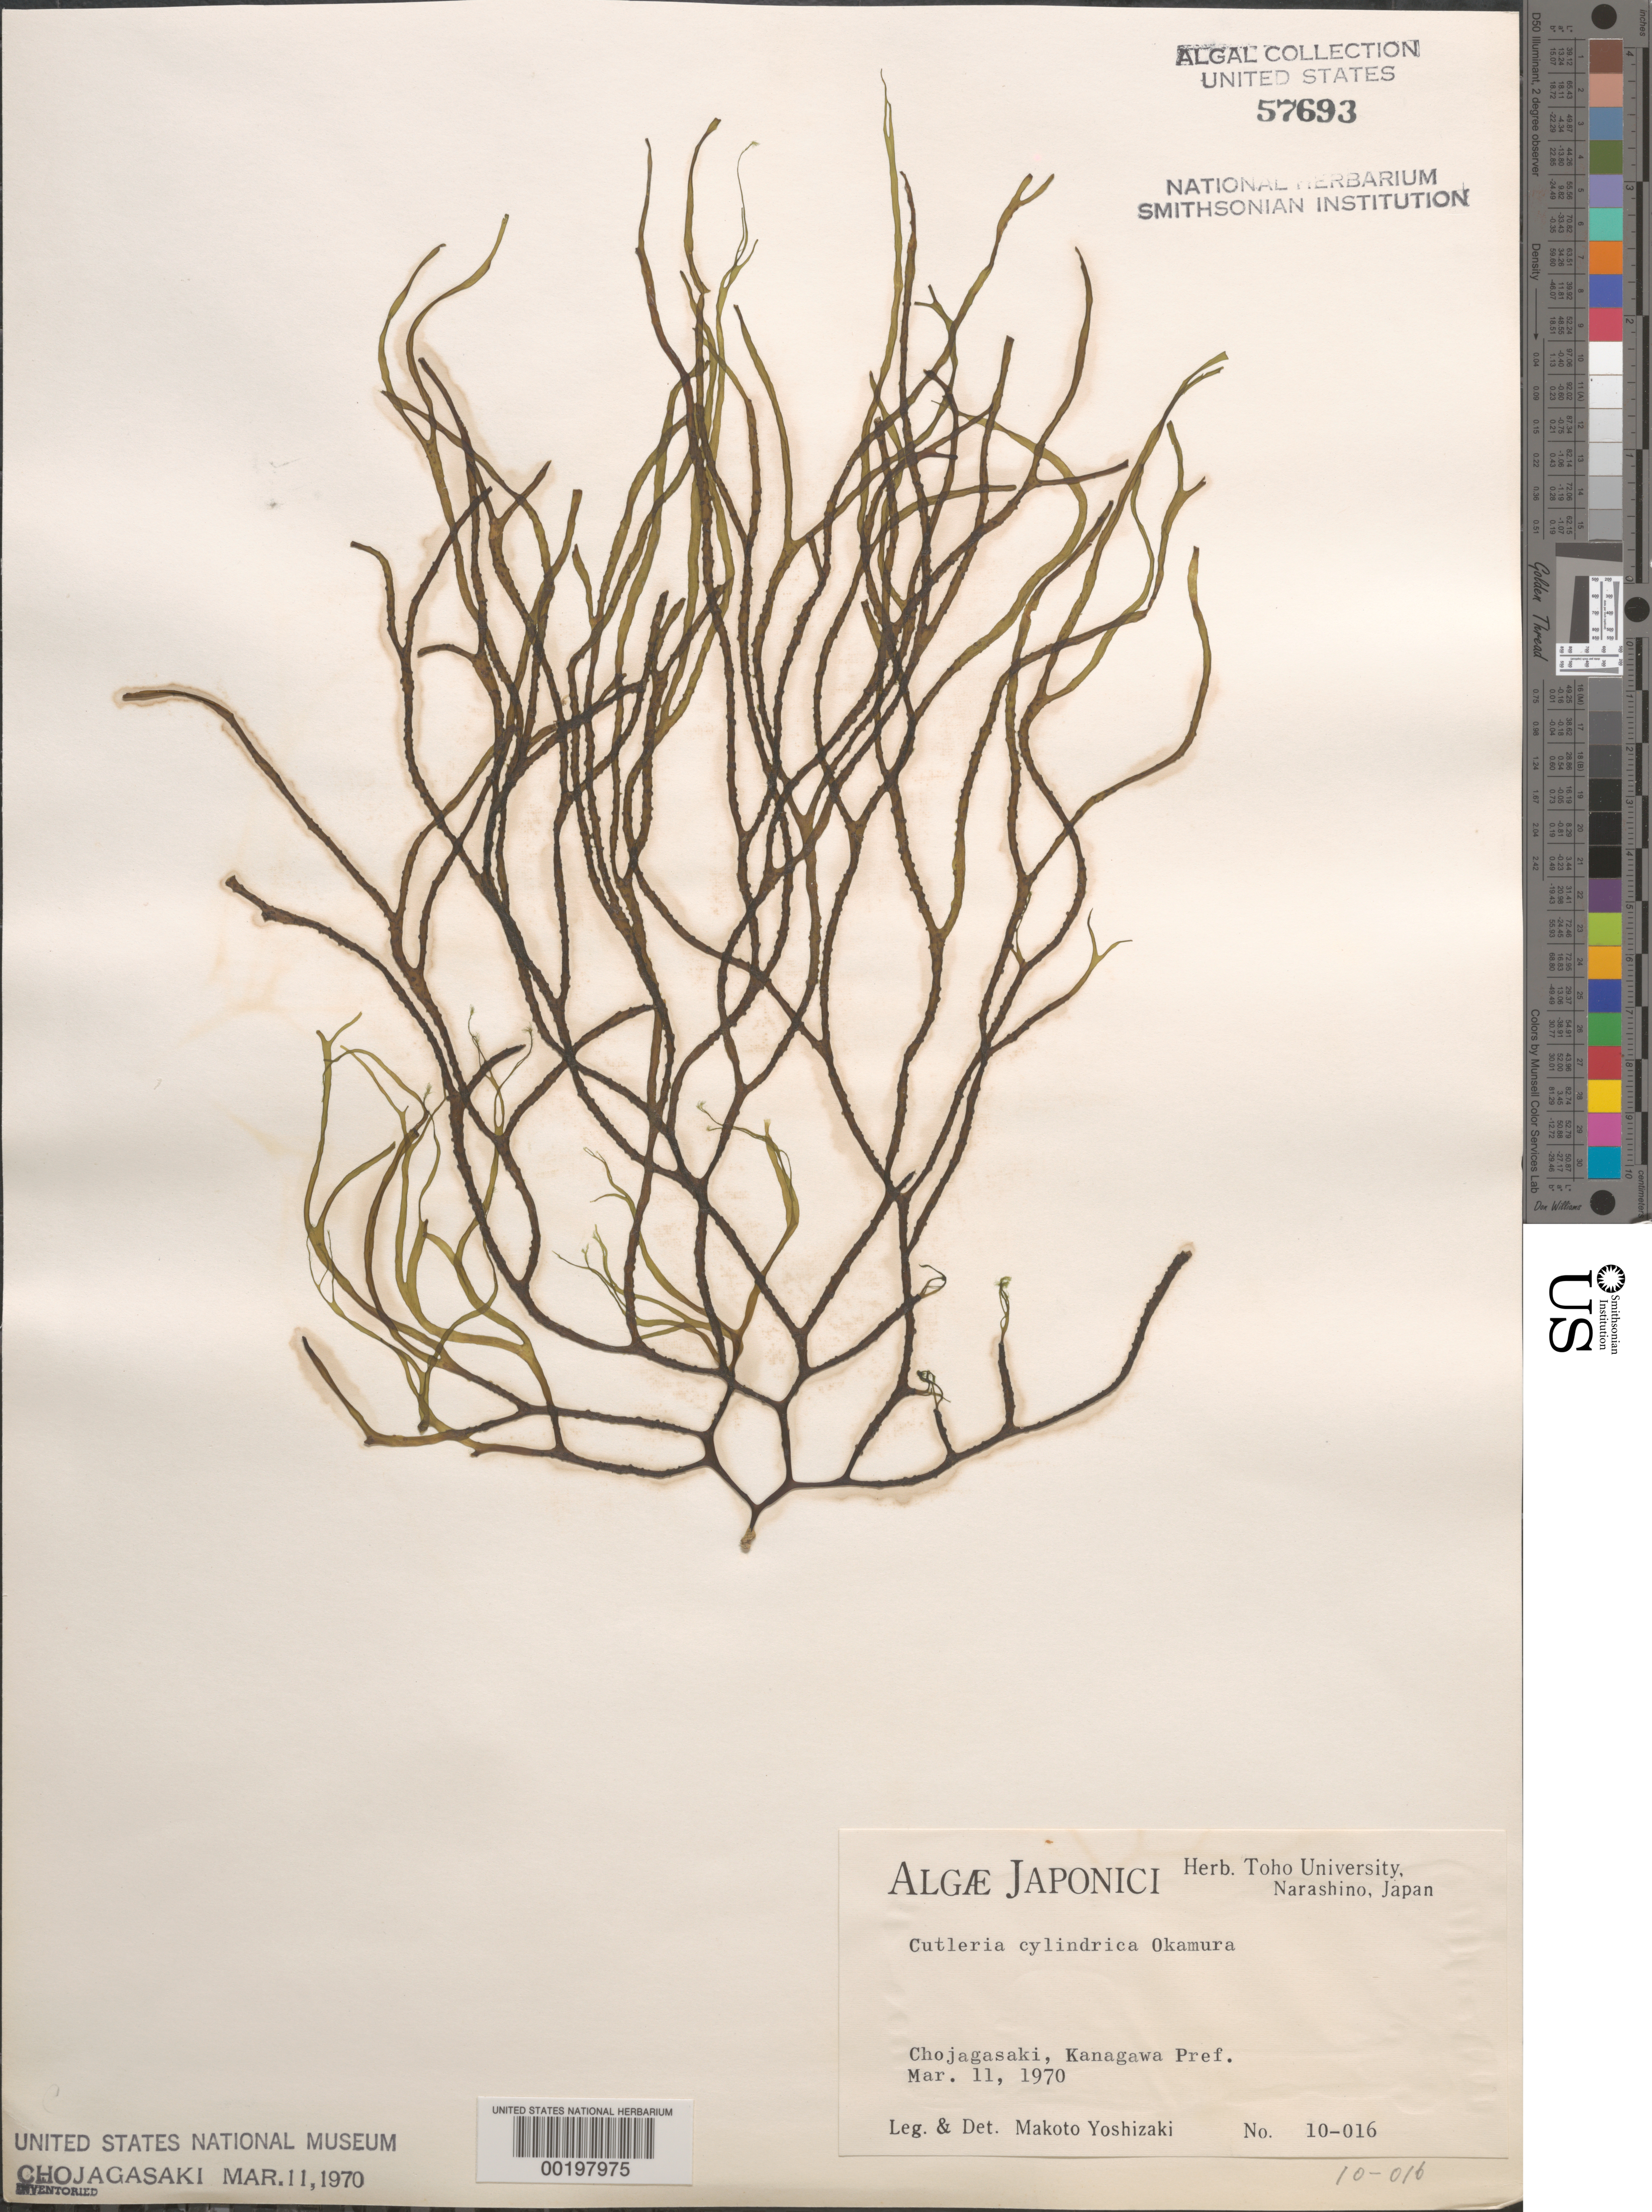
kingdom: Chromista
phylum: Ochrophyta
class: Phaeophyceae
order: Cutleriales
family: Cutleriaceae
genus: Mutimo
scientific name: Mutimo cylindricus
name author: (Okamura) H.Kawai & T. Kitayama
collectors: M. Yoshizaki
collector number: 10-016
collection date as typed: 11 Mar 1970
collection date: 1970-03-11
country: Japan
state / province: Kanagawa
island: Honshu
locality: Chojagasaki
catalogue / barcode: US 57693